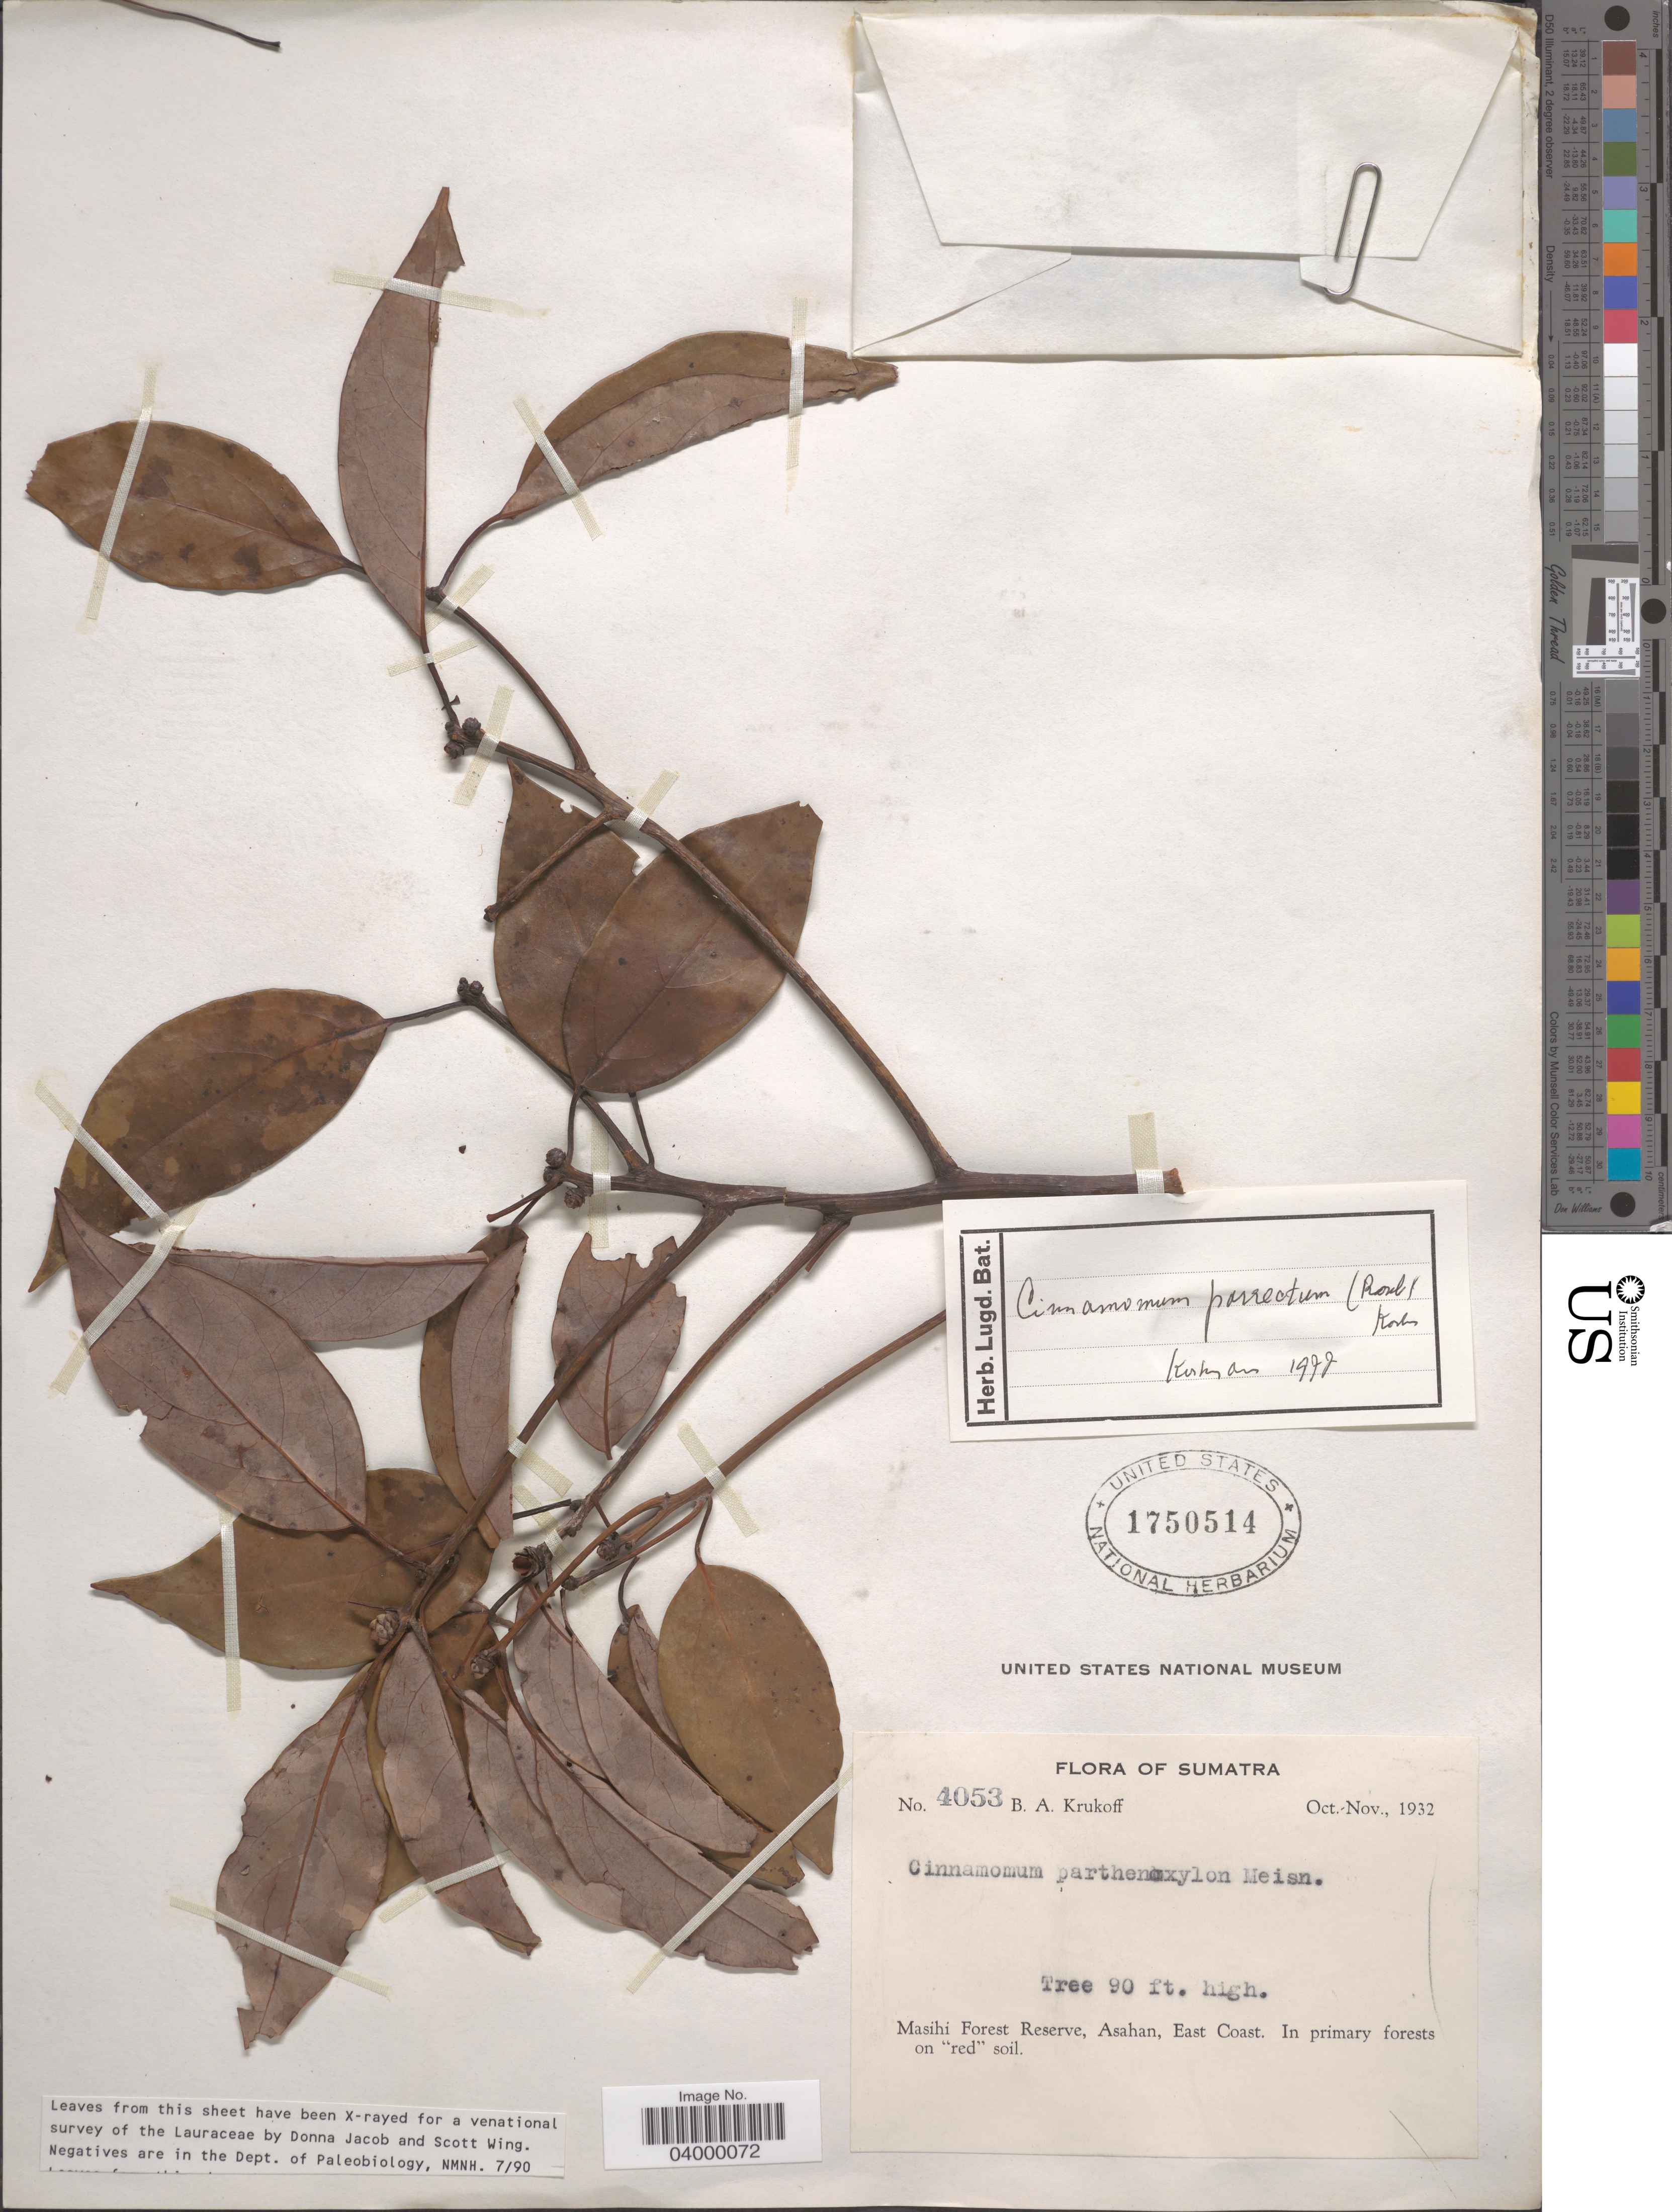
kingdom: Plantae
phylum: Tracheophyta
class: Magnoliopsida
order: Laurales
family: Lauraceae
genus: Cinnamomum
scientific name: Cinnamomum porrectum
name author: (Roxb.) Kosterm.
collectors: B. A. Krukoff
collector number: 4053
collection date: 1932-10/1932-11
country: Indonesia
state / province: Sumatra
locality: Masihi Forest Reserve, Asahan, East Coast. In primary forests on "red" soil.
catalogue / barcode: US 1750514